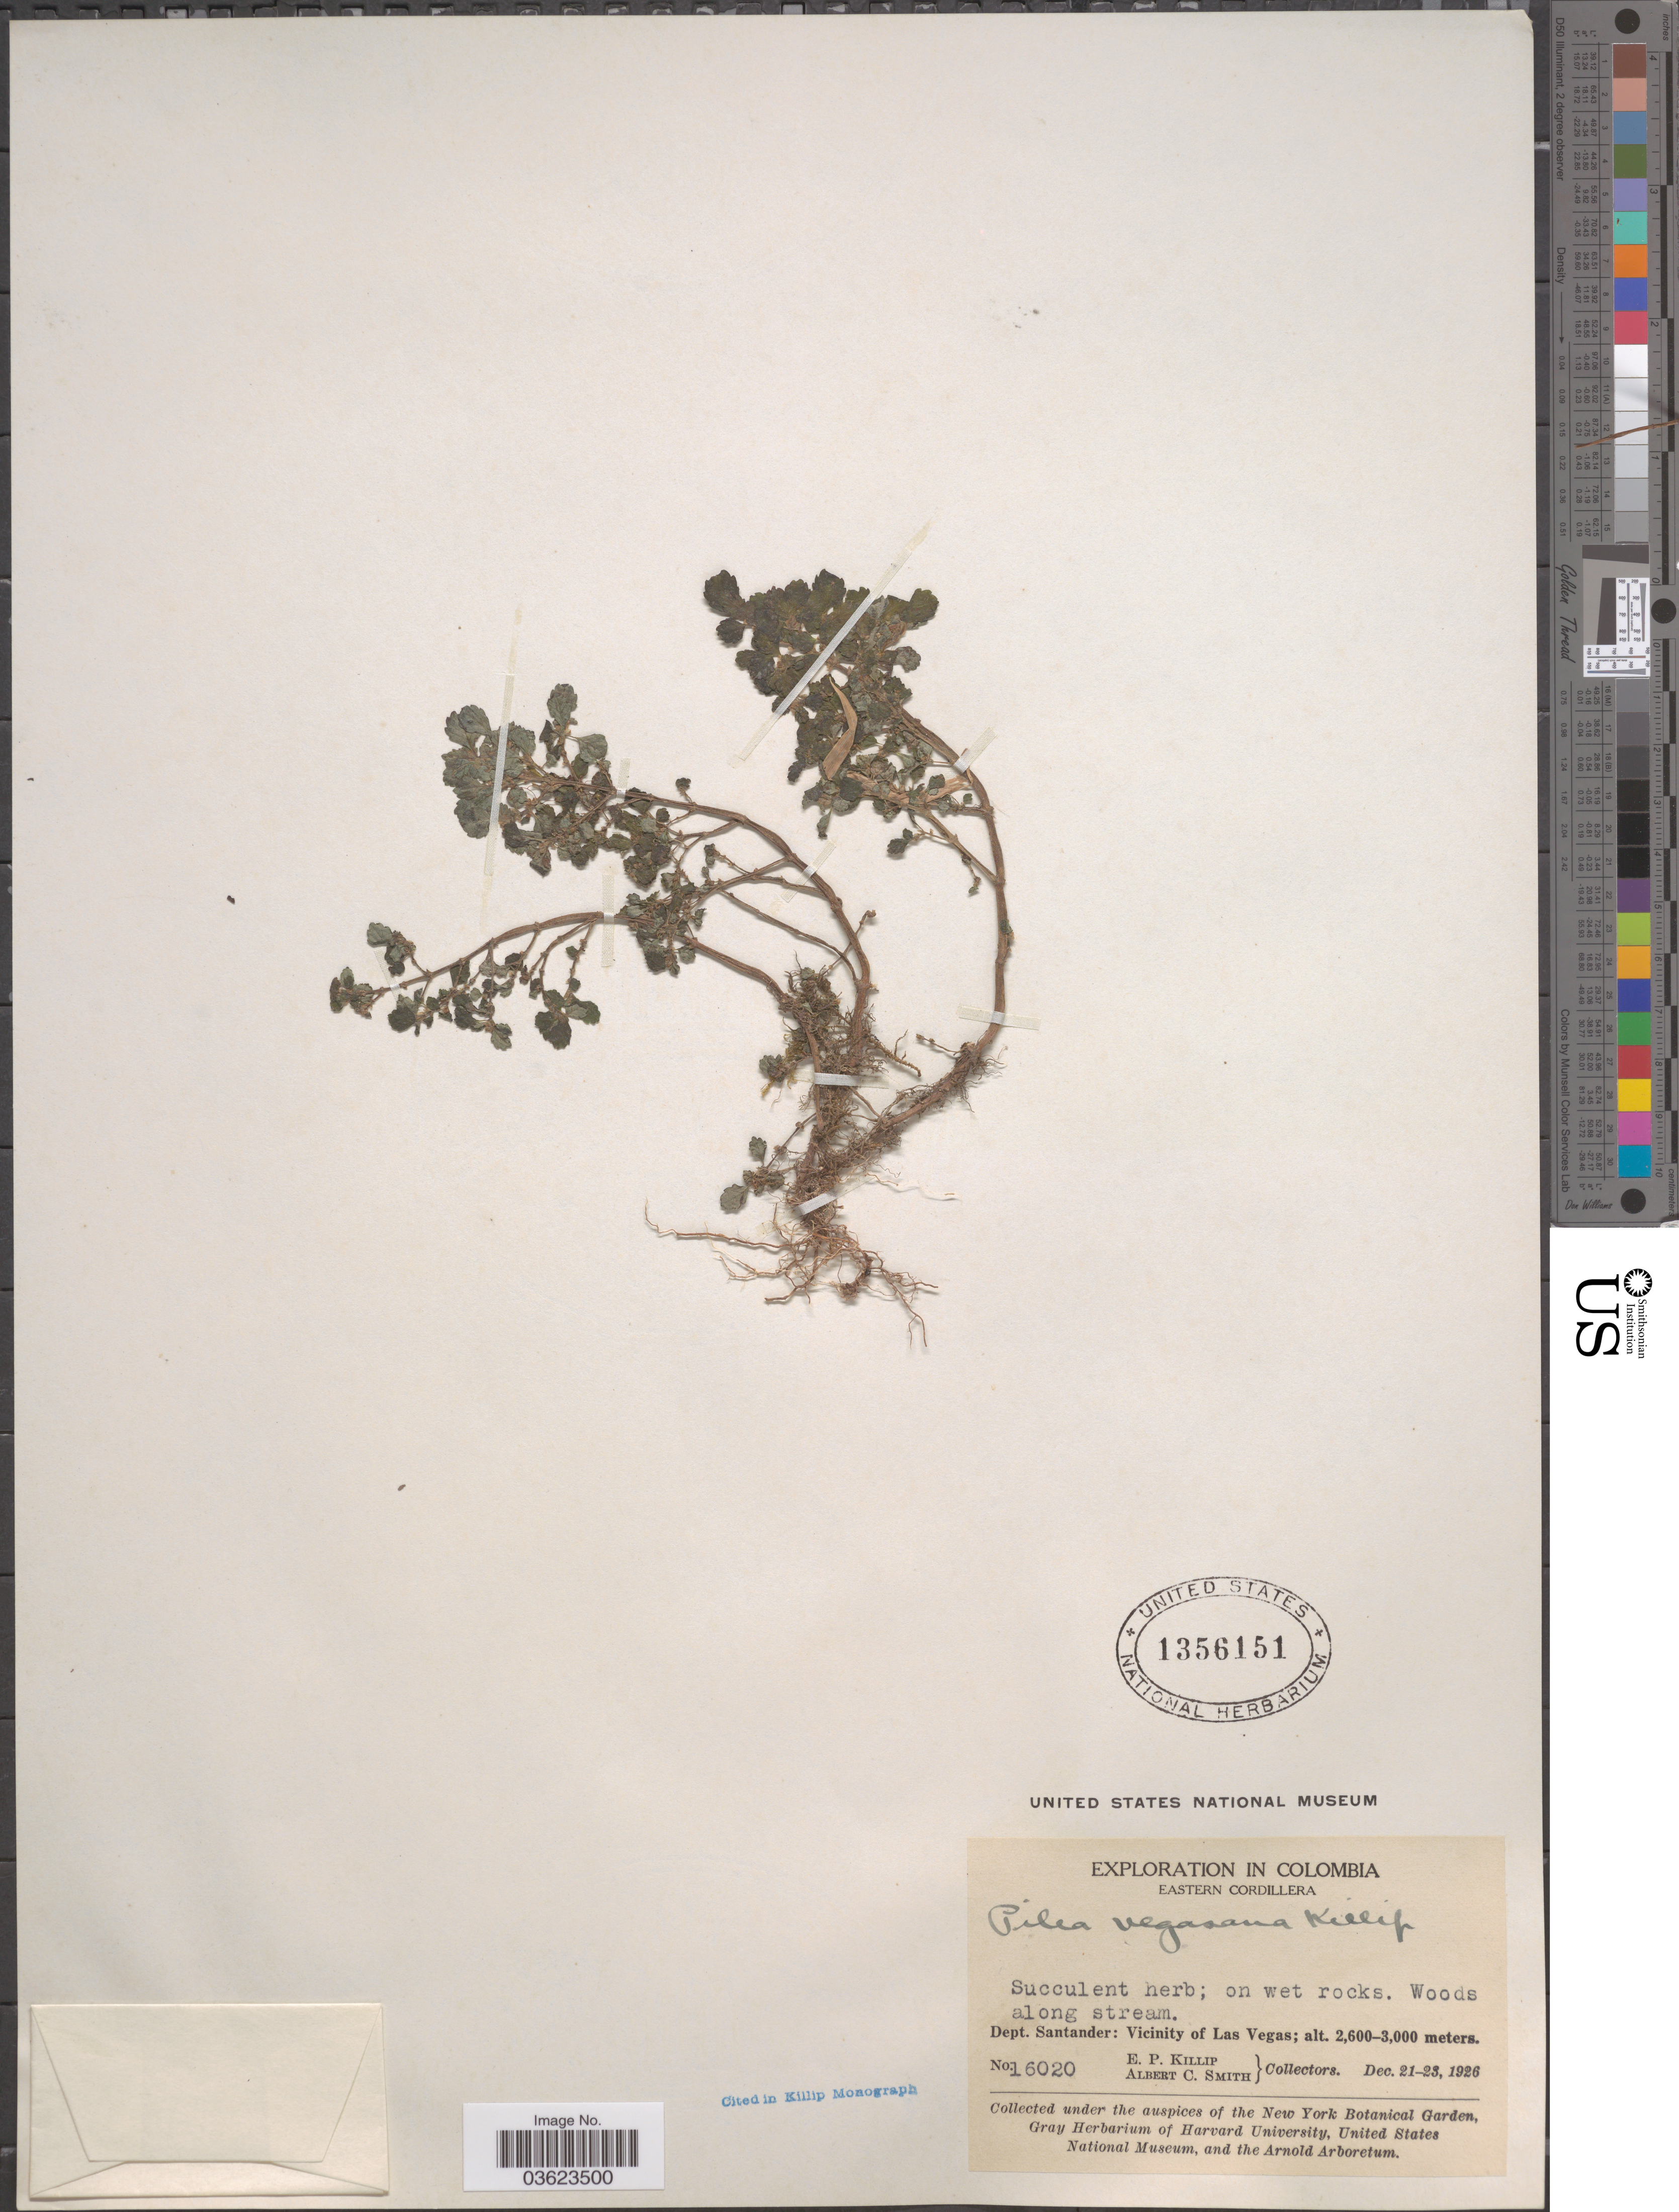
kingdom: Plantae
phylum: Tracheophyta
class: Magnoliopsida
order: Rosales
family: Urticaceae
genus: Pilea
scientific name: Pilea vegasana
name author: Killip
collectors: E. P. Killip & A. C. Smith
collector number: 16020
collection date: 1926-12-21/1926-12-23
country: Colombia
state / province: Santander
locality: Eastern Cordillera. Dept. Santander: Vicinity of Las Vegas.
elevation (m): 2600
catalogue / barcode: US 1356151